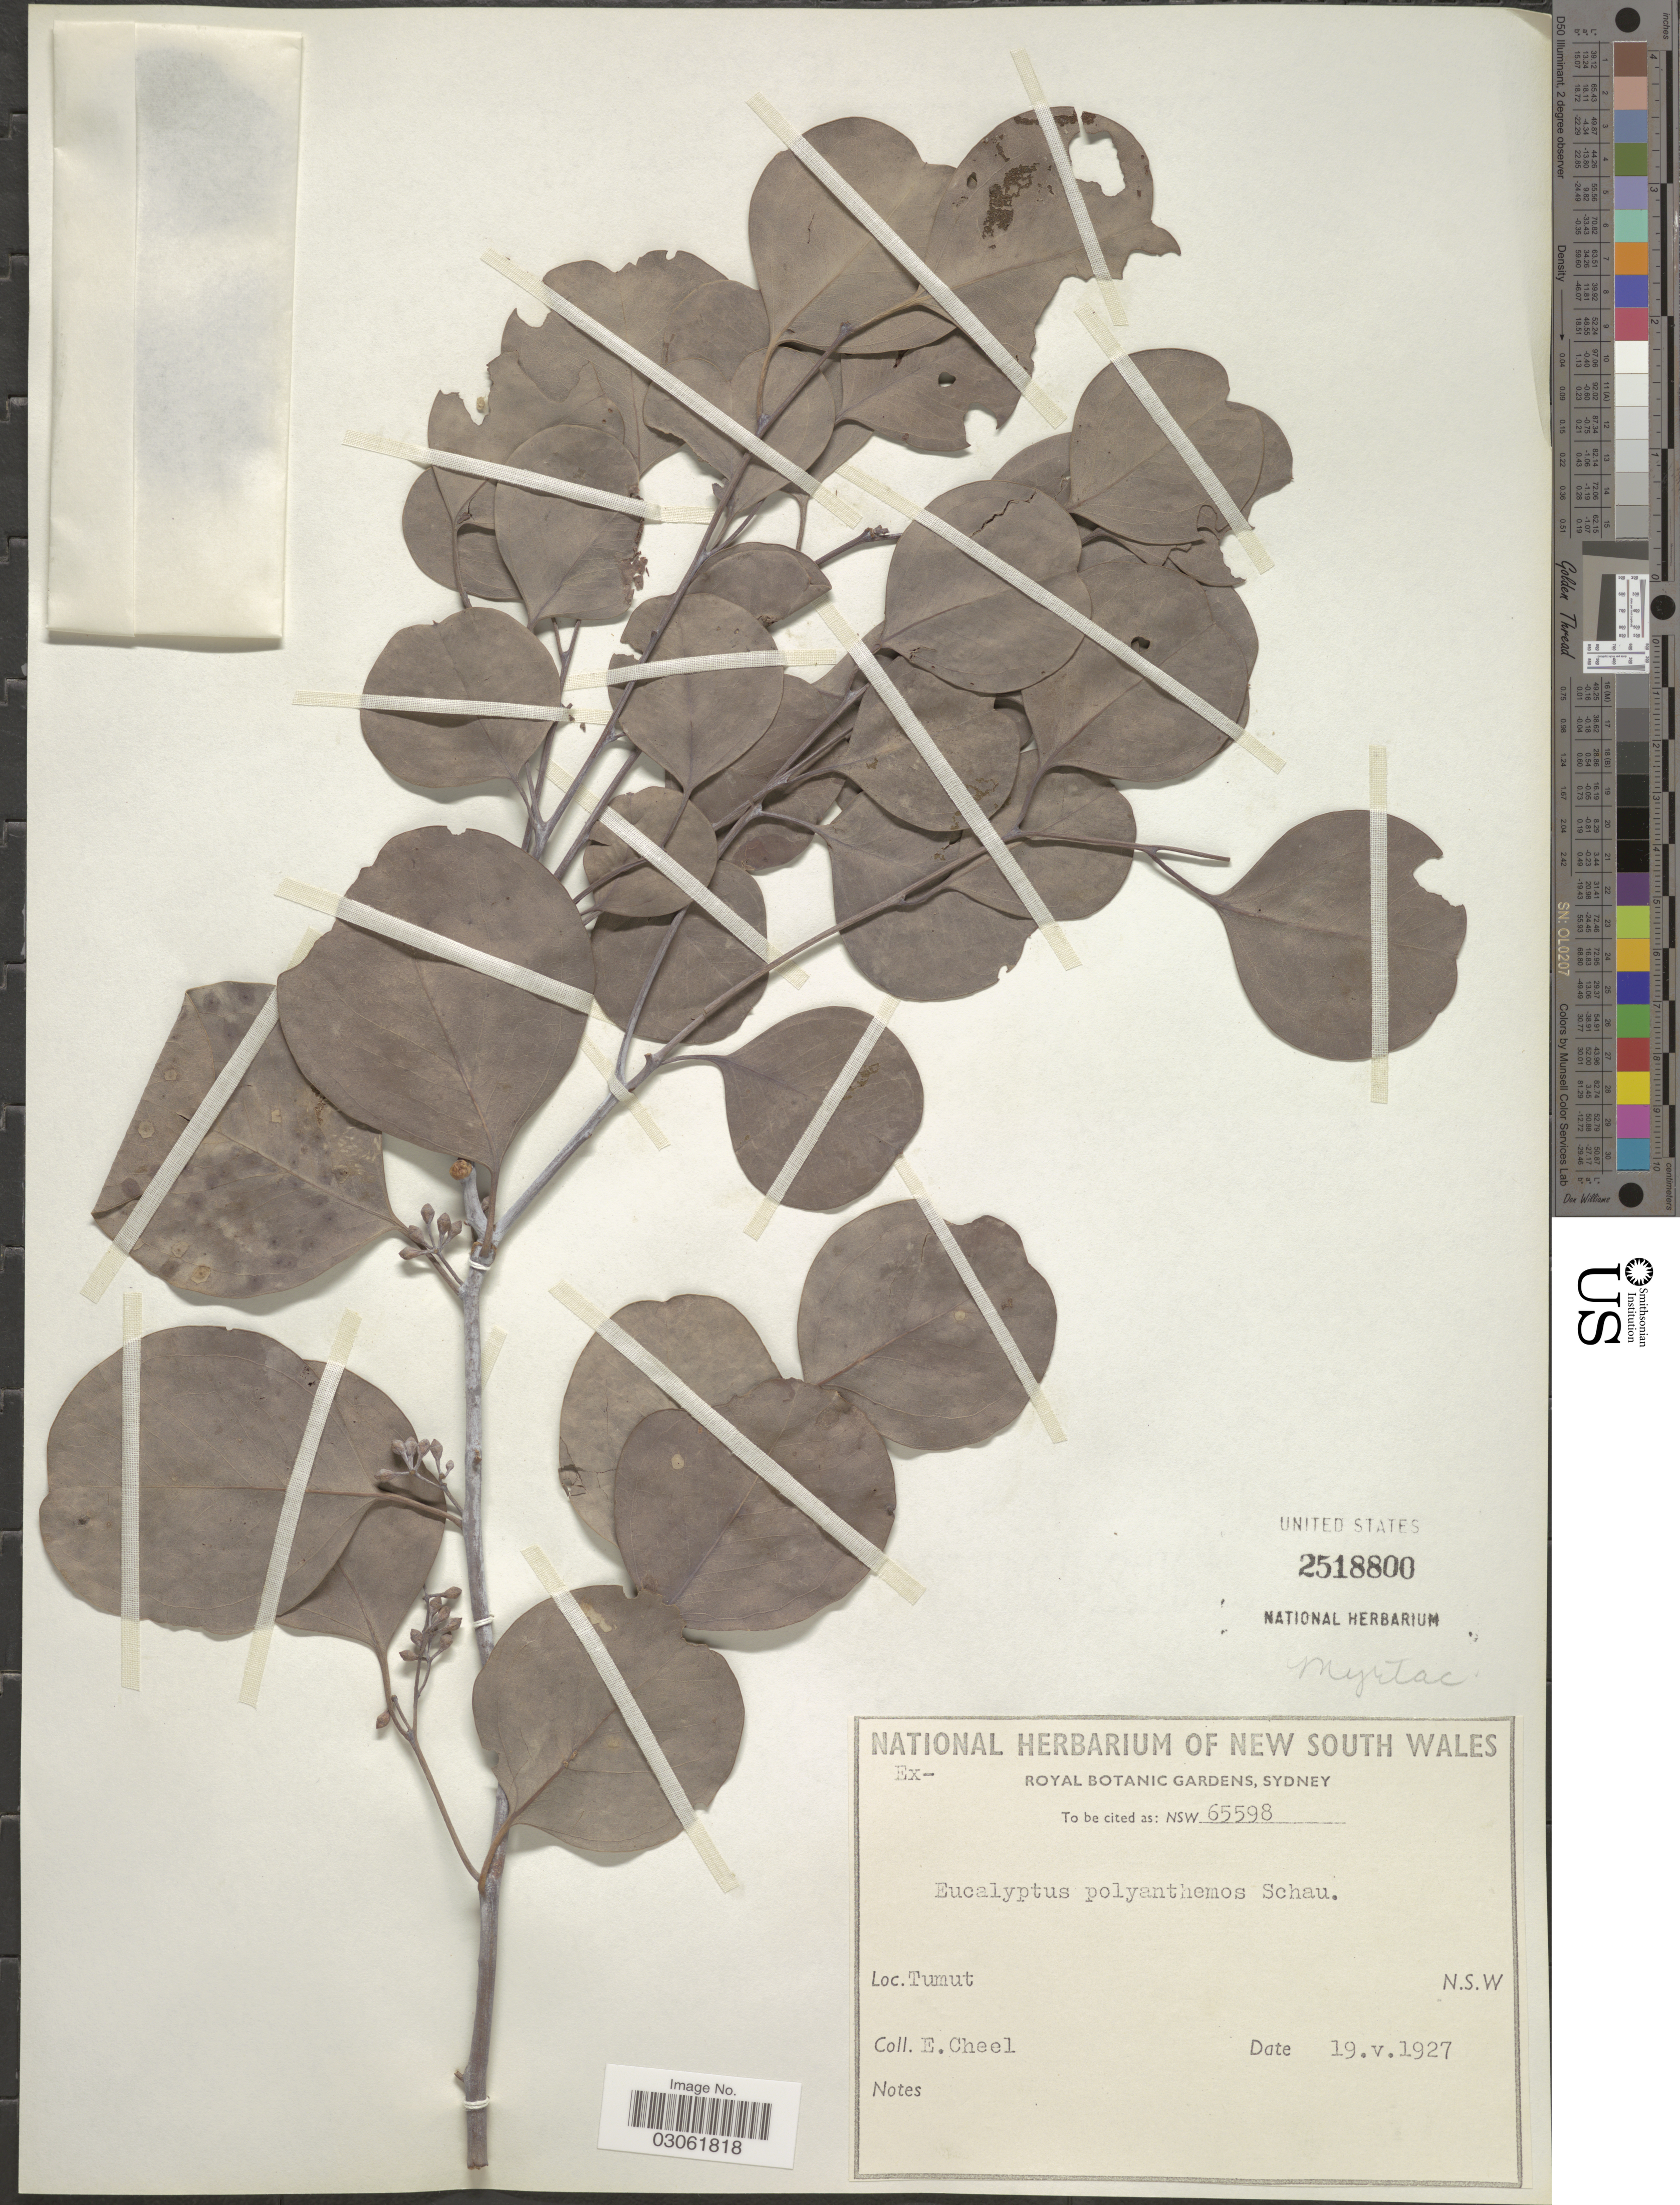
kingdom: Plantae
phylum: Tracheophyta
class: Magnoliopsida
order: Myrtales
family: Myrtaceae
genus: Eucalyptus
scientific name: Eucalyptus polyanthemos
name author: Schauer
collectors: E. Cheel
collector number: NSW 65598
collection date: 1927-05-19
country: Australia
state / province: New South Wales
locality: Tumut.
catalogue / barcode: US 2518800